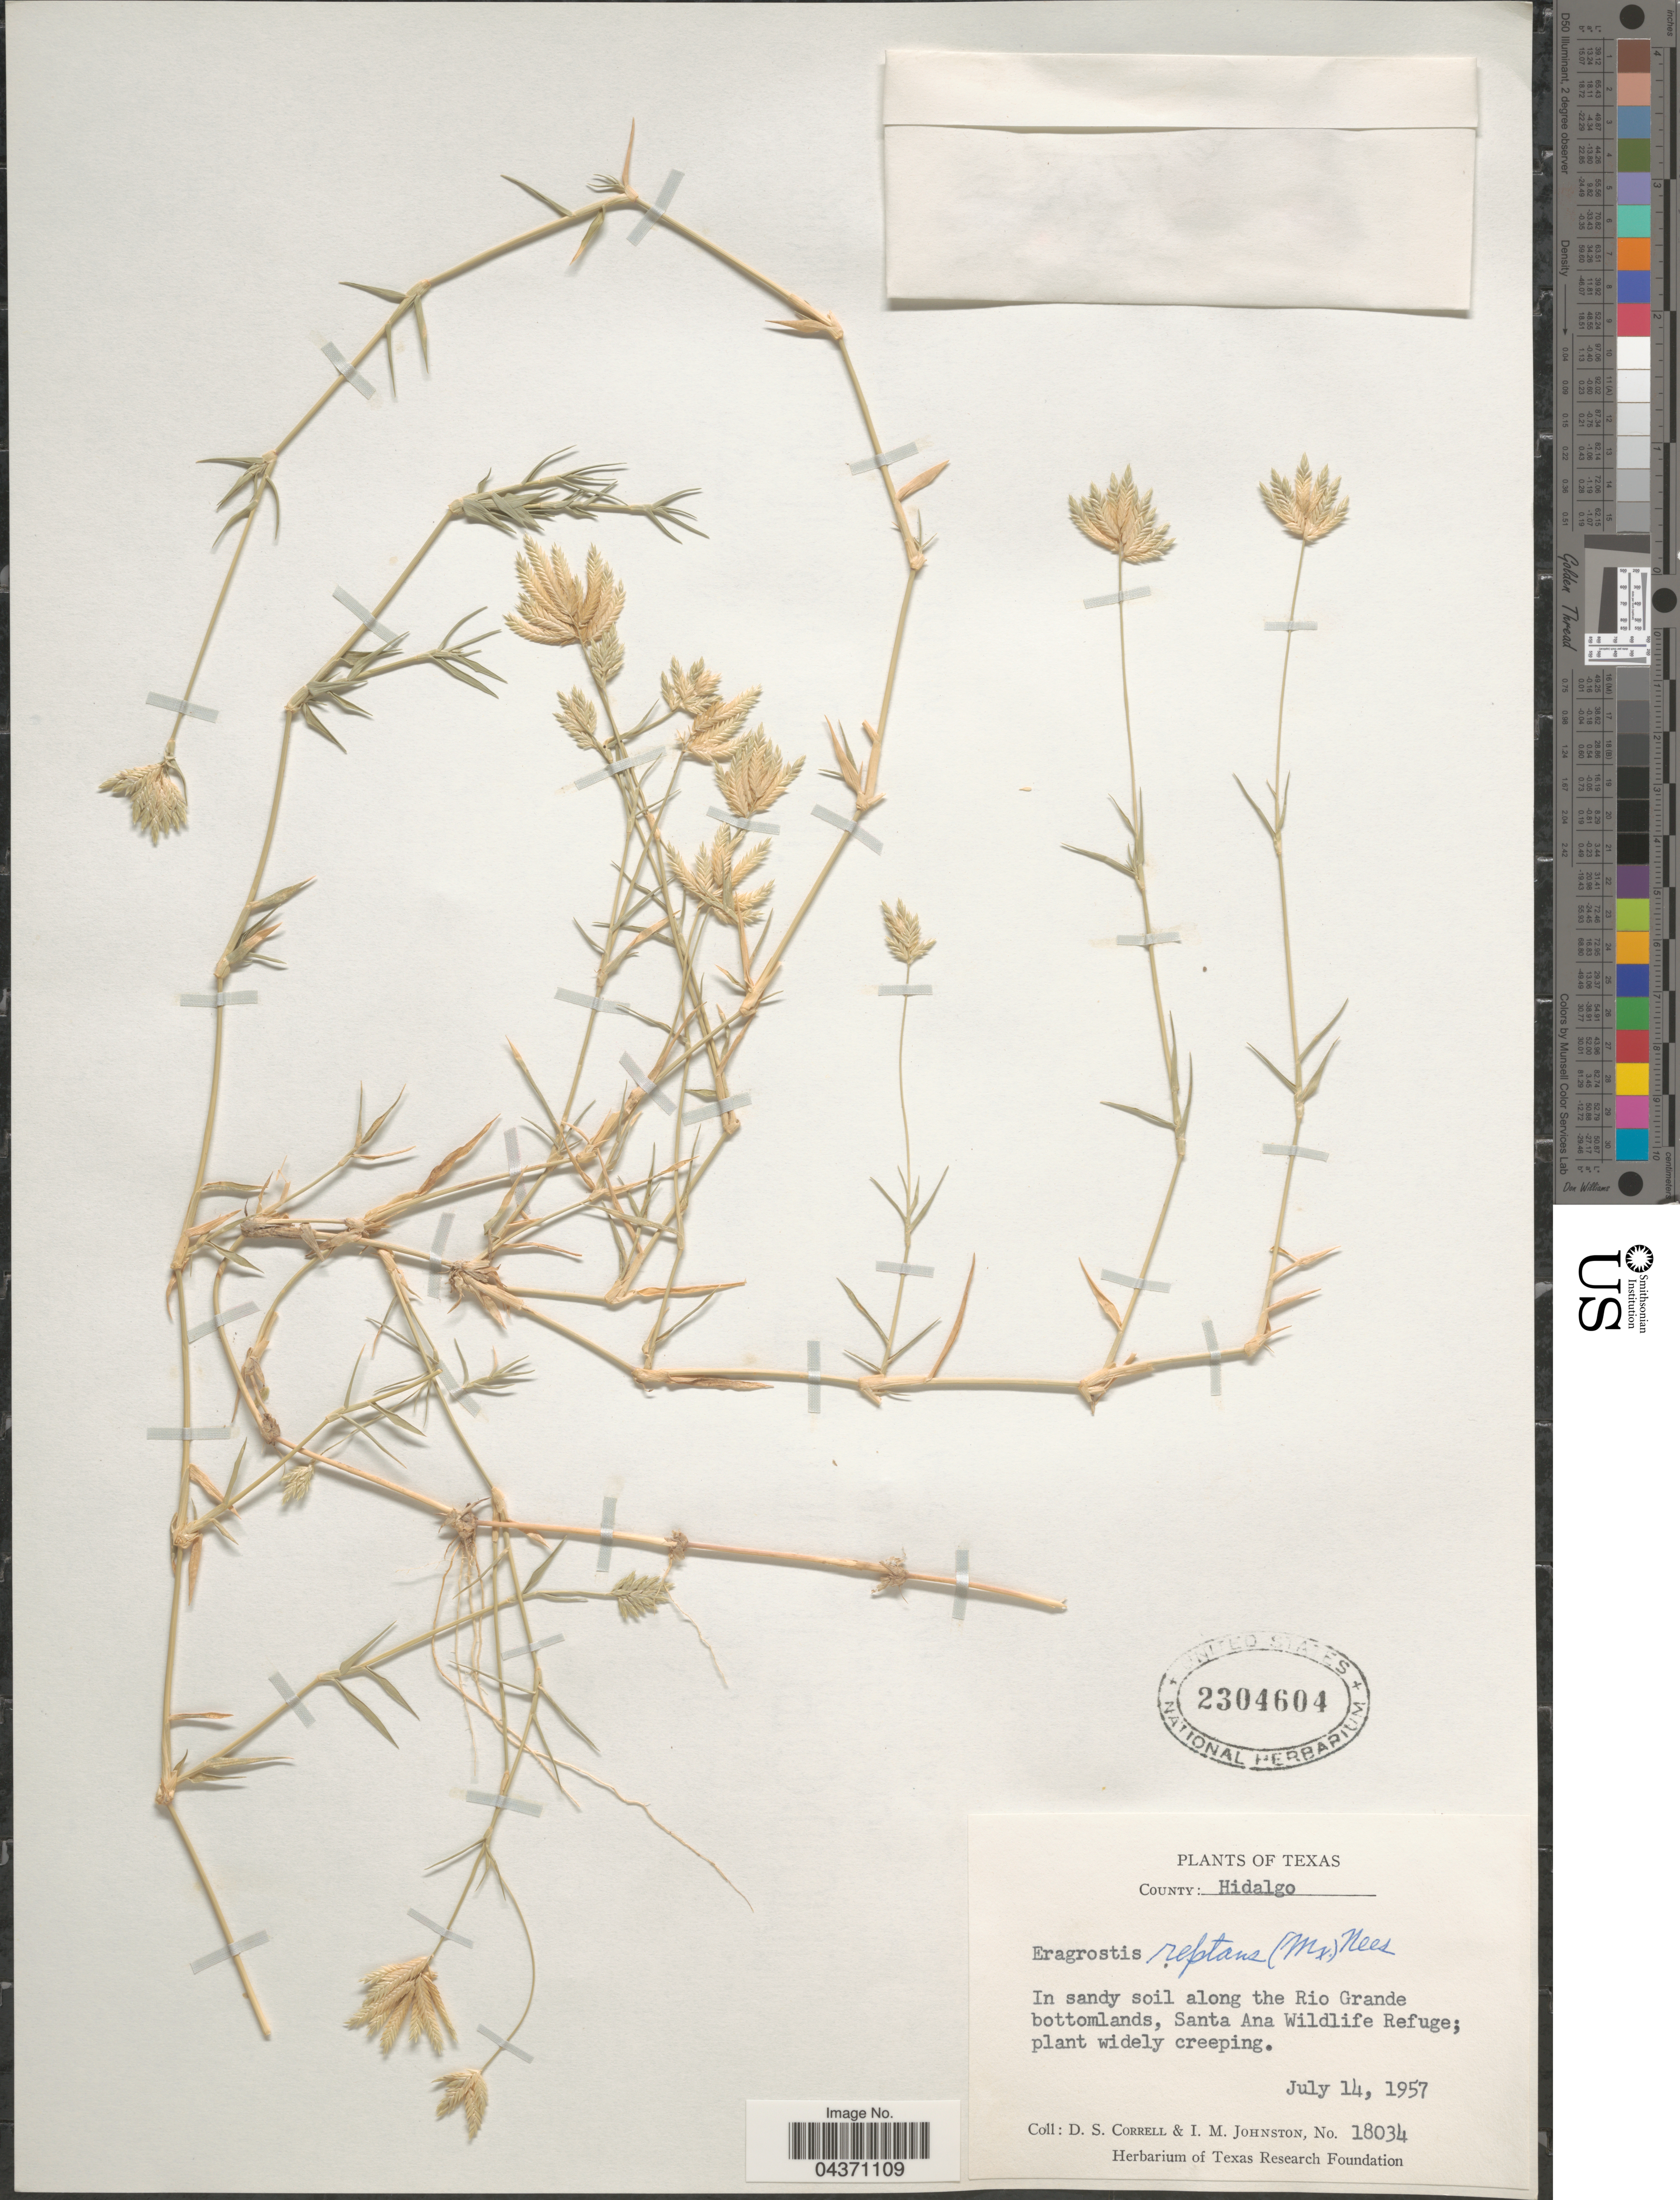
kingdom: Plantae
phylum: Tracheophyta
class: Liliopsida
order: Poales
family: Poaceae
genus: Eragrostis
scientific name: Eragrostis reptans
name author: (Michx.) Nees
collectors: D. S. Correll & I.M. Johnston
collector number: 18034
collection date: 1957-07-14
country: United States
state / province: Texas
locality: County: Hidalgo. In sandy soil along the Rio Grande bottomlands, Santa Ana Wildlife Refuge.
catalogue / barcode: US 2304604